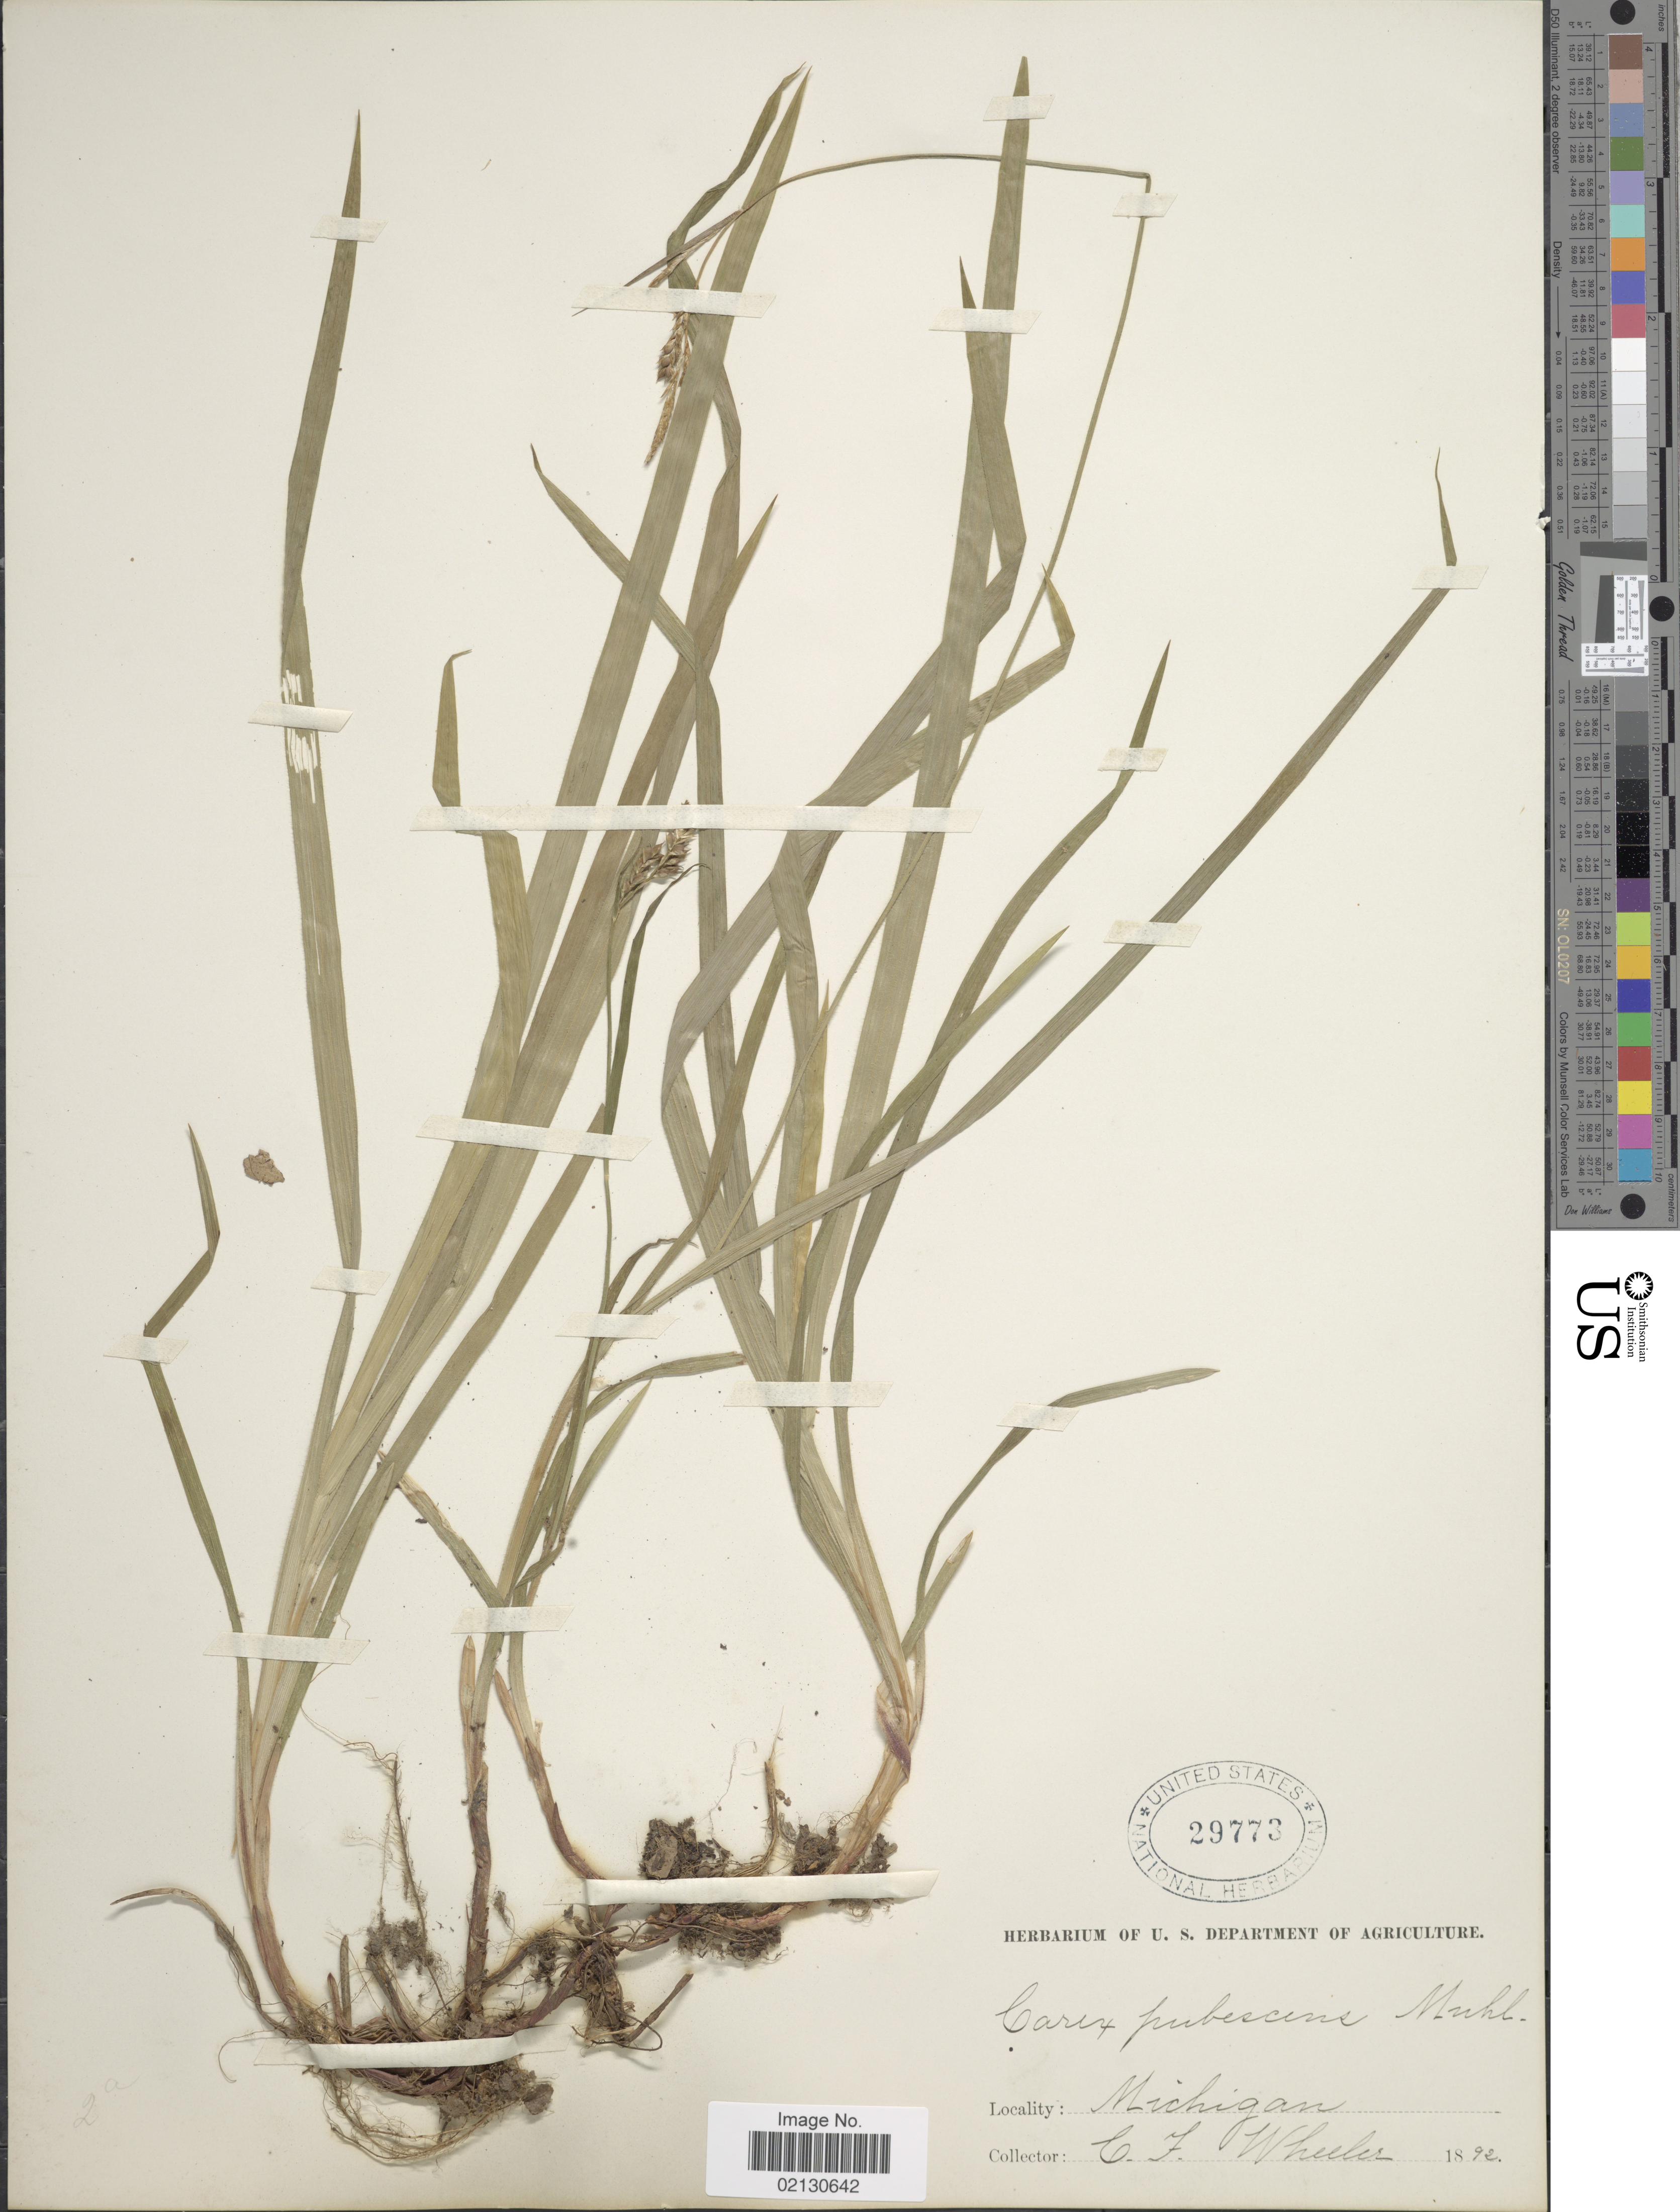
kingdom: Plantae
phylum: Tracheophyta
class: Liliopsida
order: Poales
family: Cyperaceae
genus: Carex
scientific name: Carex hirtifolia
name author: Mack.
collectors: C. Wheeler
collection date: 1892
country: United States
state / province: Michigan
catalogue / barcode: US 29773